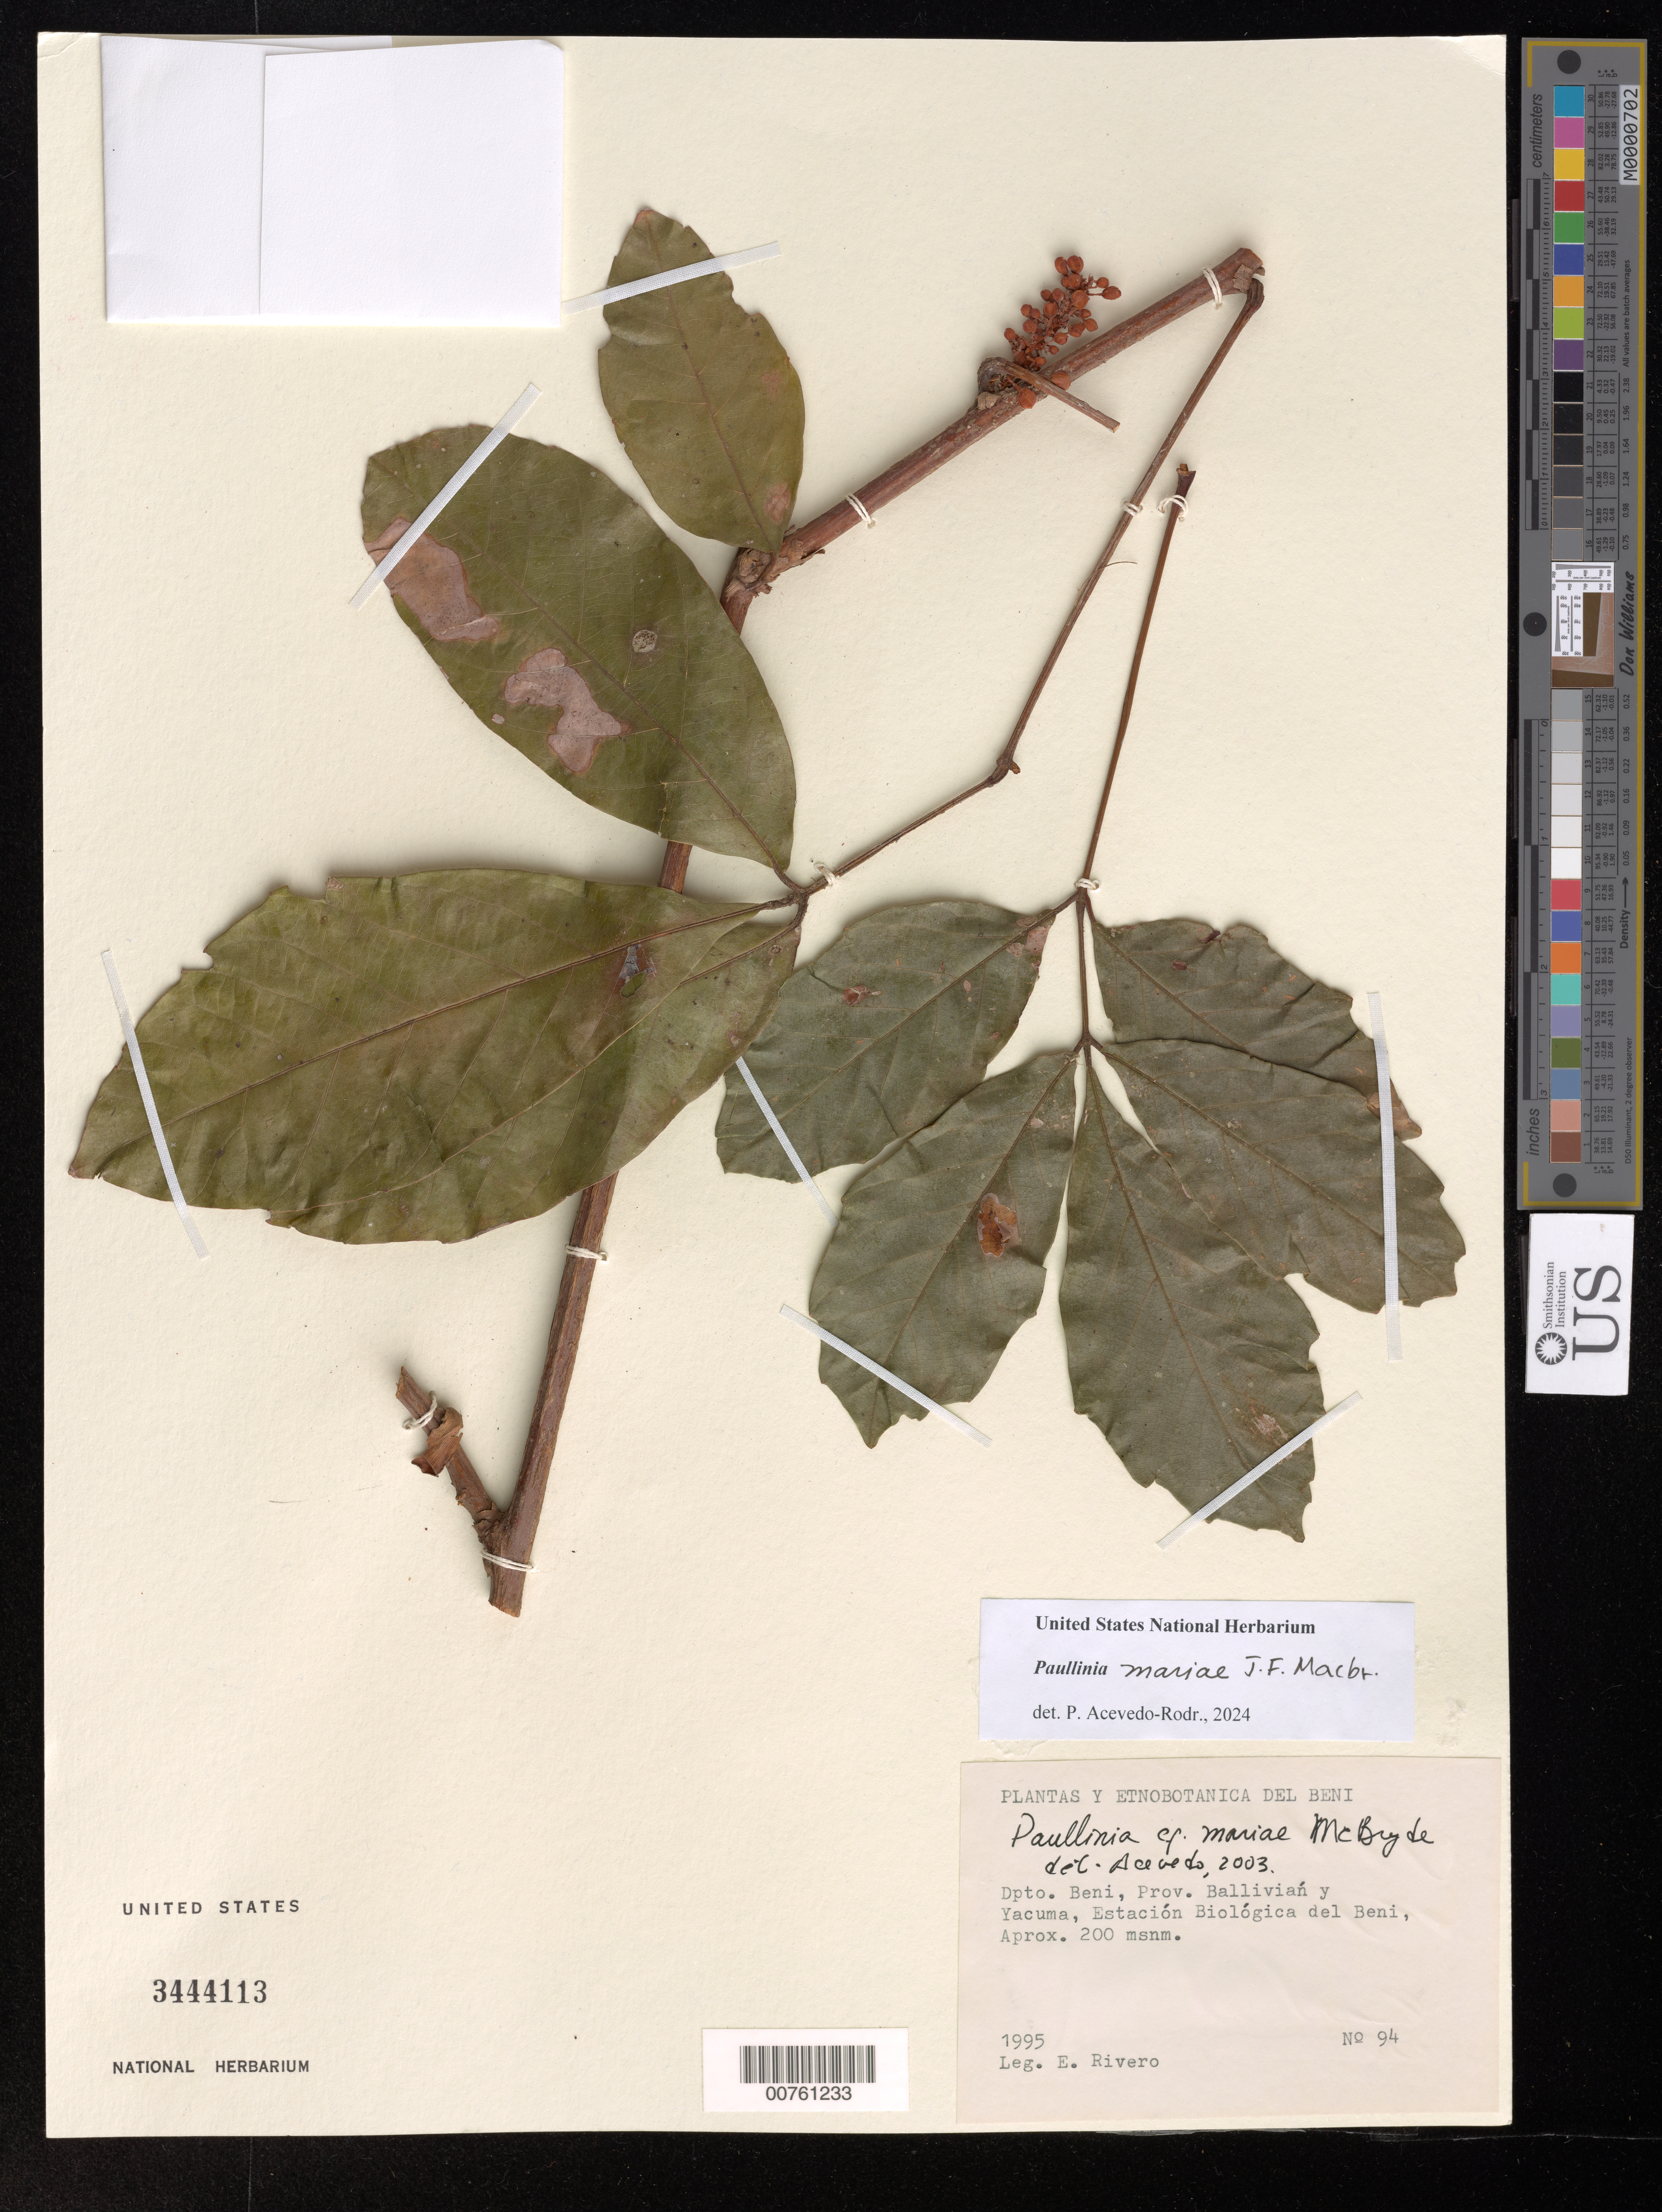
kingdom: Plantae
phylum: Tracheophyta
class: Magnoliopsida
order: Sapindales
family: Sapindaceae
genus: Paullinia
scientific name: Paullinia mariae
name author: J.F. Macbr.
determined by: Acevedo-Rodriguez, P., (US), Smithsonian Institution - National Museum of Natural History (UNITED STATES)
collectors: E. Rivero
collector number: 94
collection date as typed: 1995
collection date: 1995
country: Bolivia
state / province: Beni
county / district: Ballivián / Yacuma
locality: Estación Biológica del Beni.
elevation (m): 200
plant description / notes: LPB, US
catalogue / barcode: US 3444113